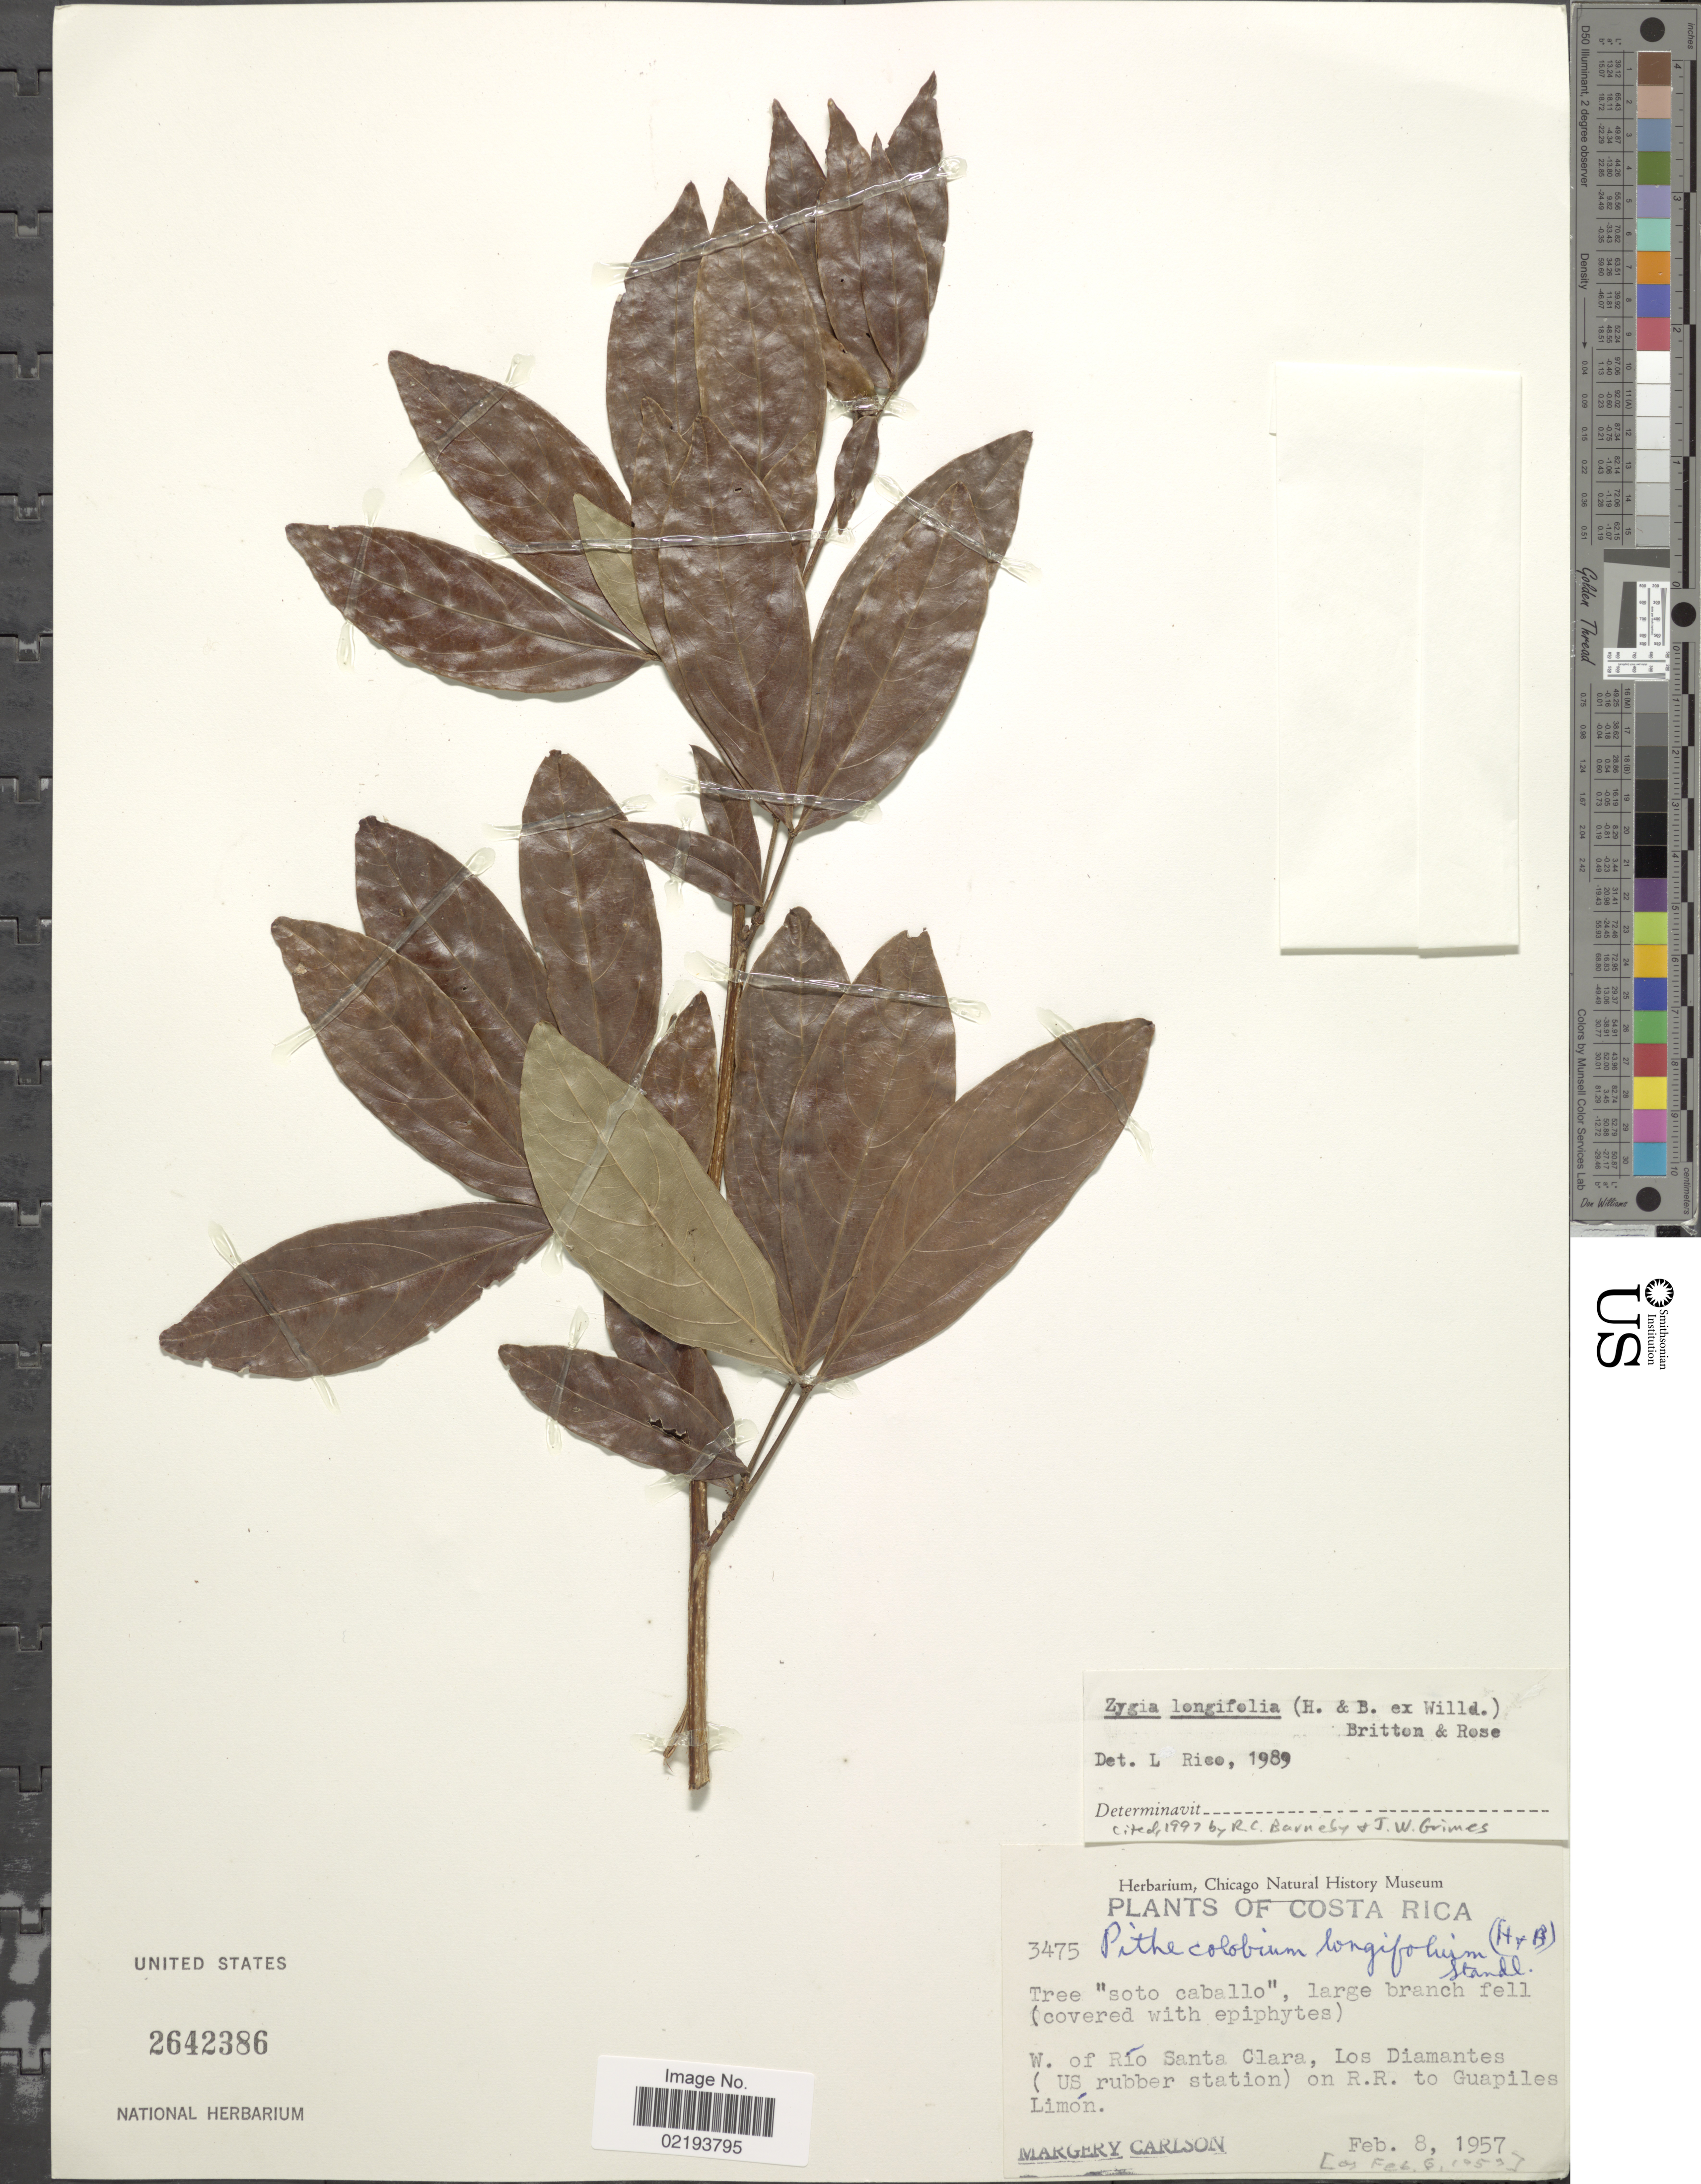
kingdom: Plantae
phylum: Tracheophyta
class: Magnoliopsida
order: Fabales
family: Fabaceae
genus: Zygia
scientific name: Zygia longifolia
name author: (Willd.) Britton & Rose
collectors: M. C. Carlson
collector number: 3475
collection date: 1957-02-08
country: Costa Rica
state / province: Limón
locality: W. of Río Santa Clara, Los Diamantes (U.S. rubber station) on R.R. to Guapiles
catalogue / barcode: US 2642386